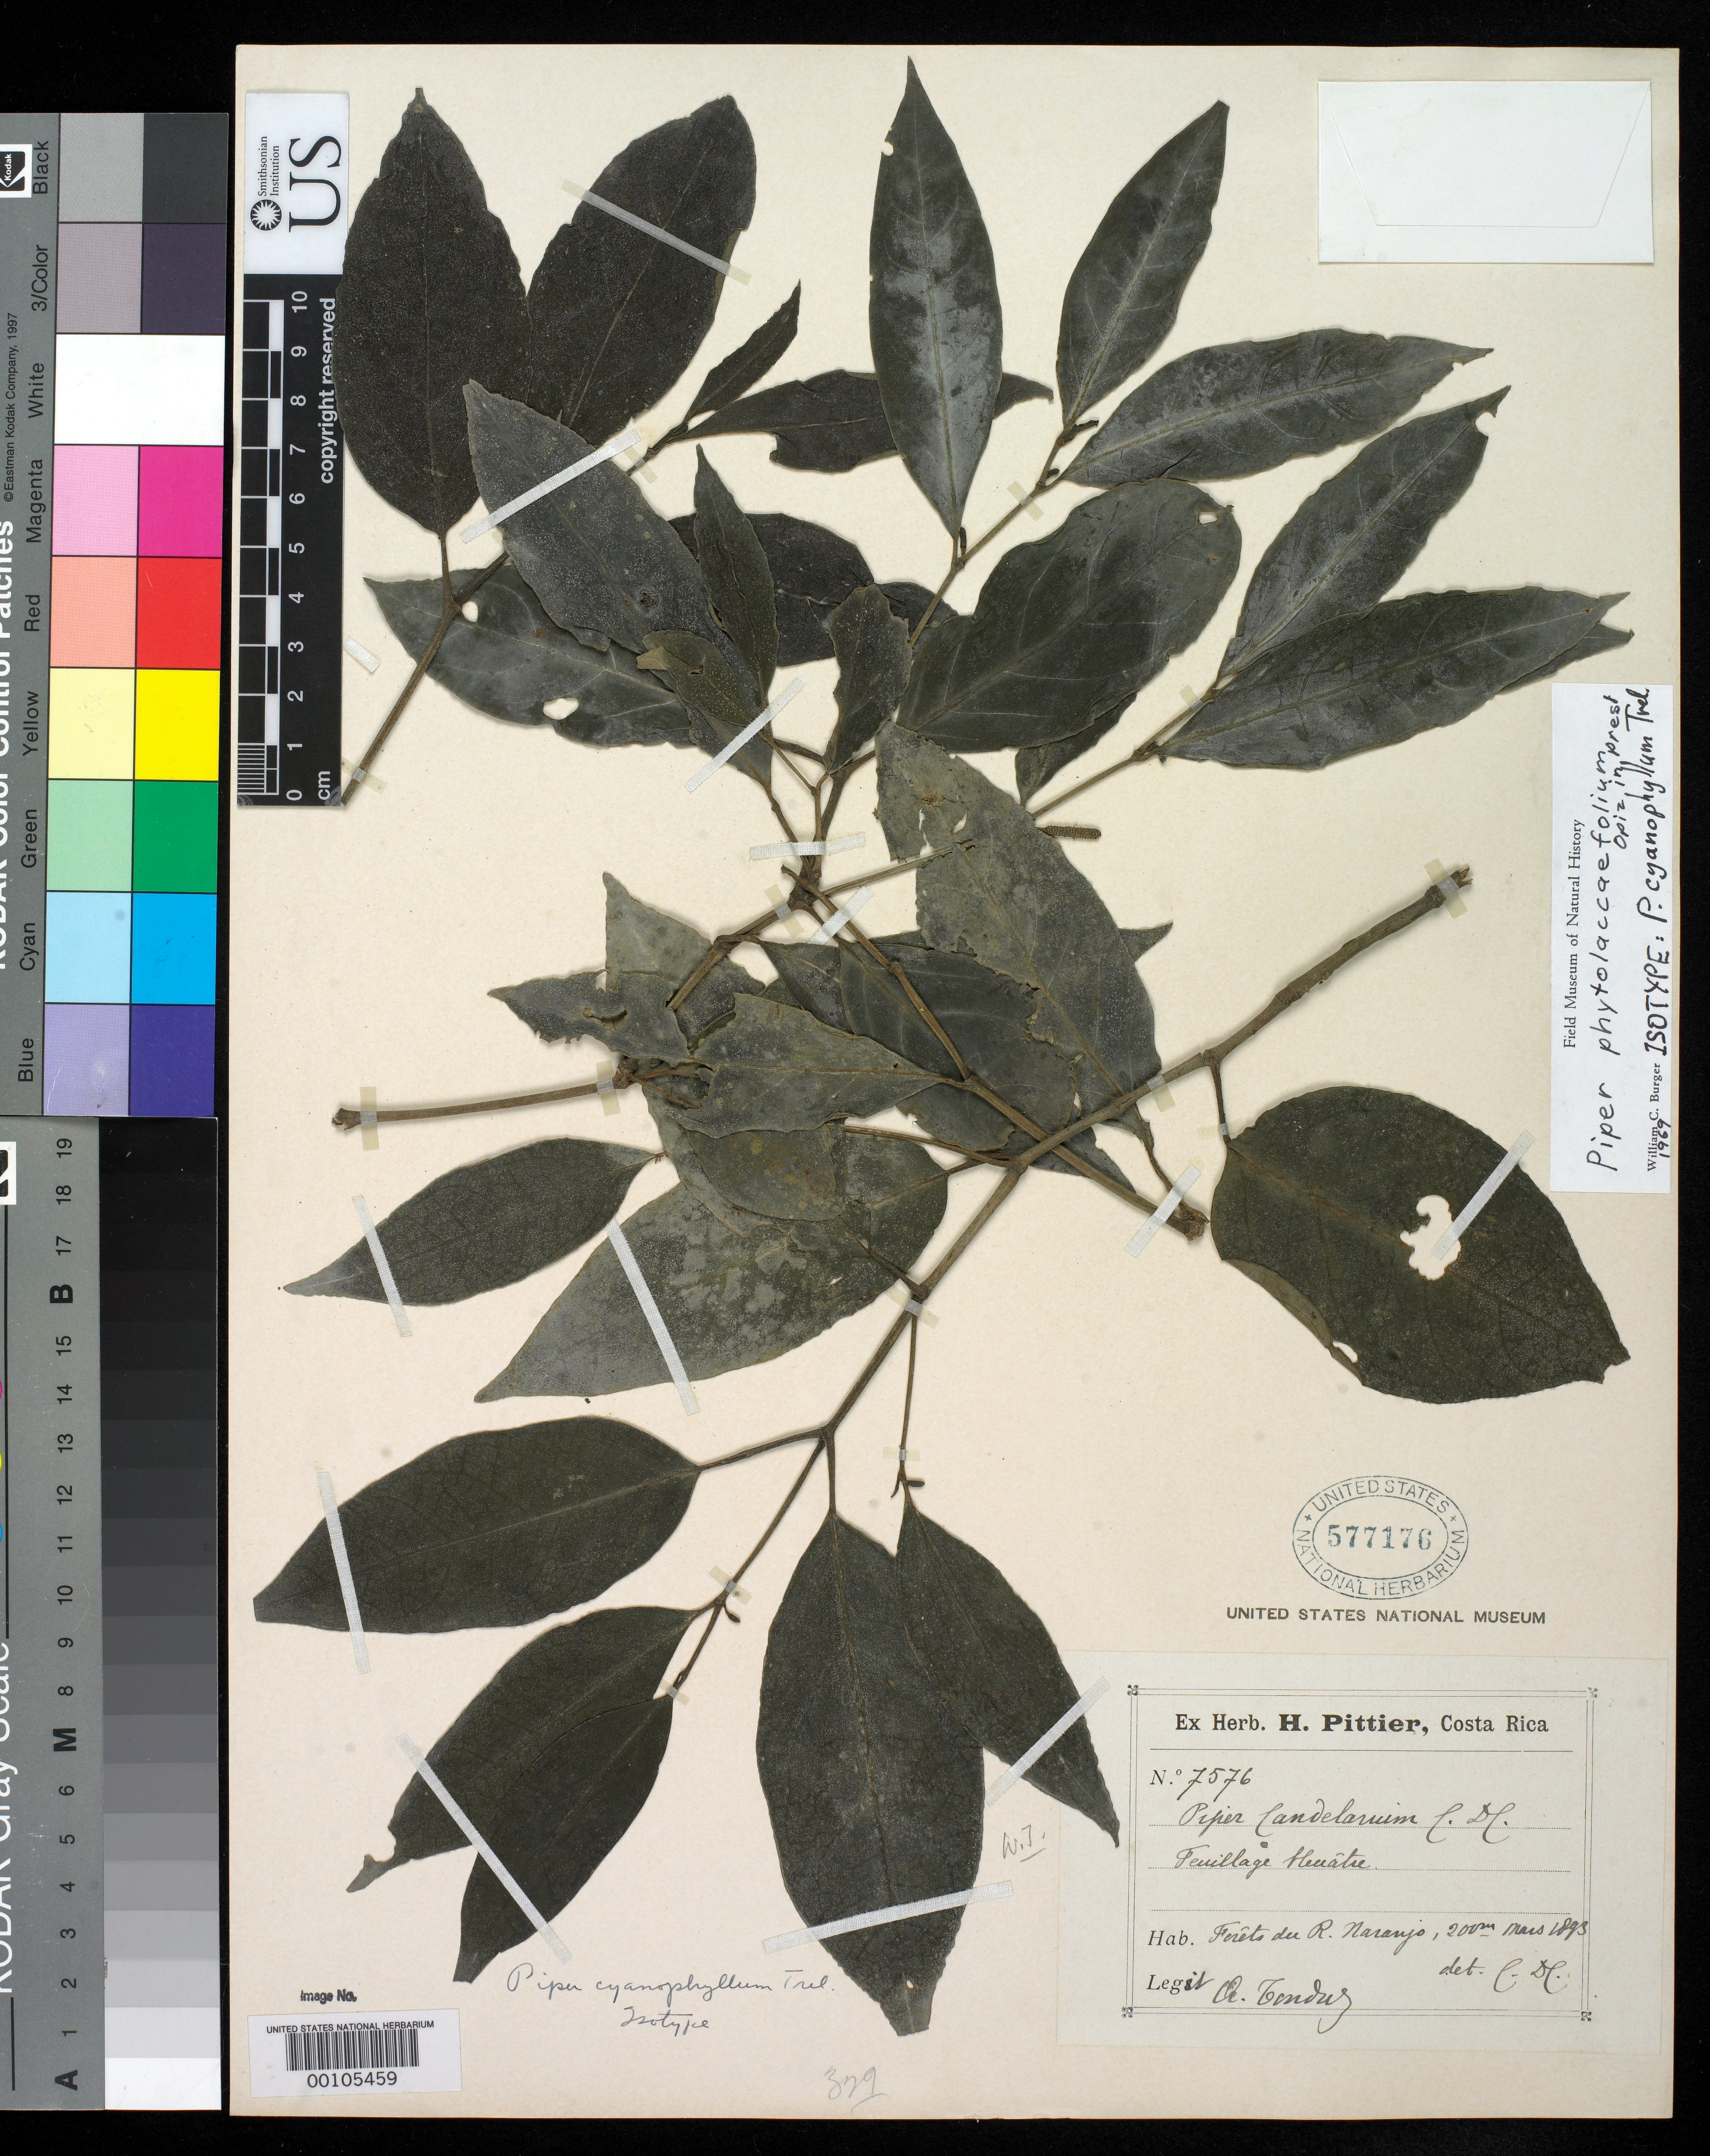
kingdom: Plantae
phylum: Tracheophyta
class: Magnoliopsida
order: Piperales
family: Piperaceae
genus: Piper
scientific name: Piper cyanophyllum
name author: Trel.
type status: Isotype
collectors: A. Tonduz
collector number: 7576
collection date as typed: Mar 1893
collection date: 1893-03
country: Costa Rica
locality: Rio Naranjo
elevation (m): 200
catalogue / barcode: US 577176